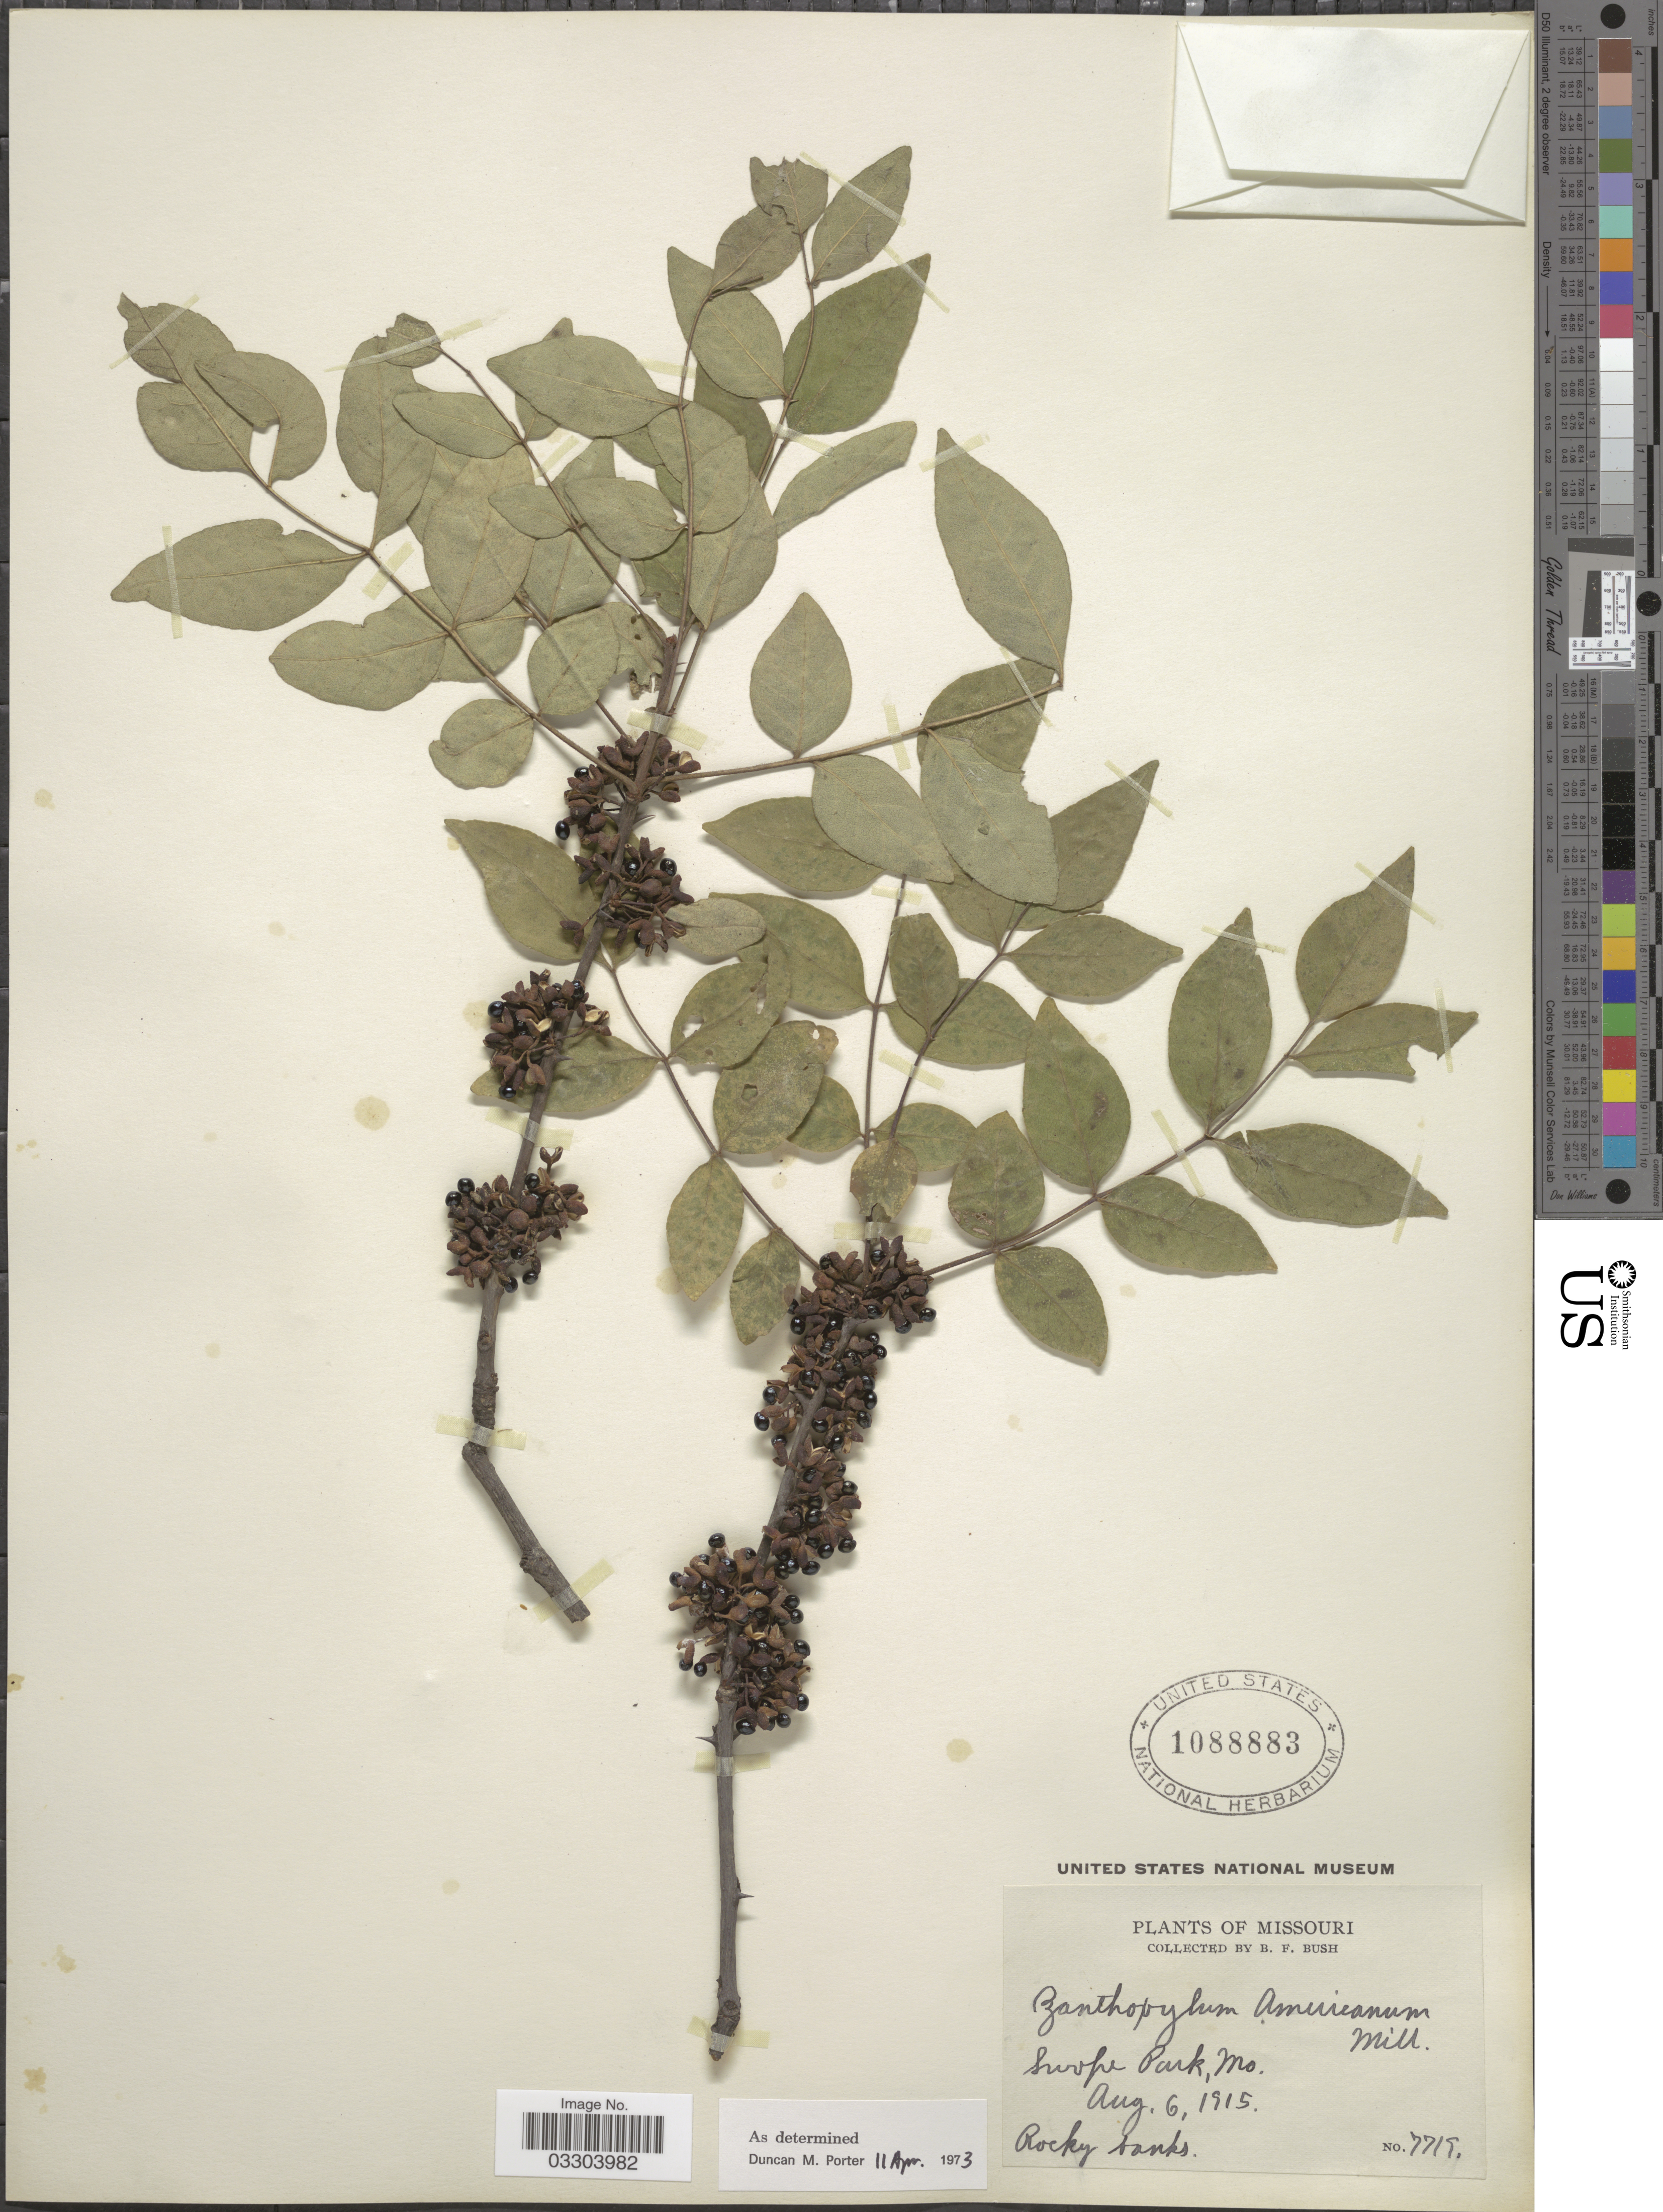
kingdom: Plantae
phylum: Tracheophyta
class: Magnoliopsida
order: Sapindales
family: Rutaceae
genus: Zanthoxylum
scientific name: Zanthoxylum americanum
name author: Mill.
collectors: B. F. Bush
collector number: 7719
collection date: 1915-08-06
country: United States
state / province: Missouri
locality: Swope Park.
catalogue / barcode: US 1088883